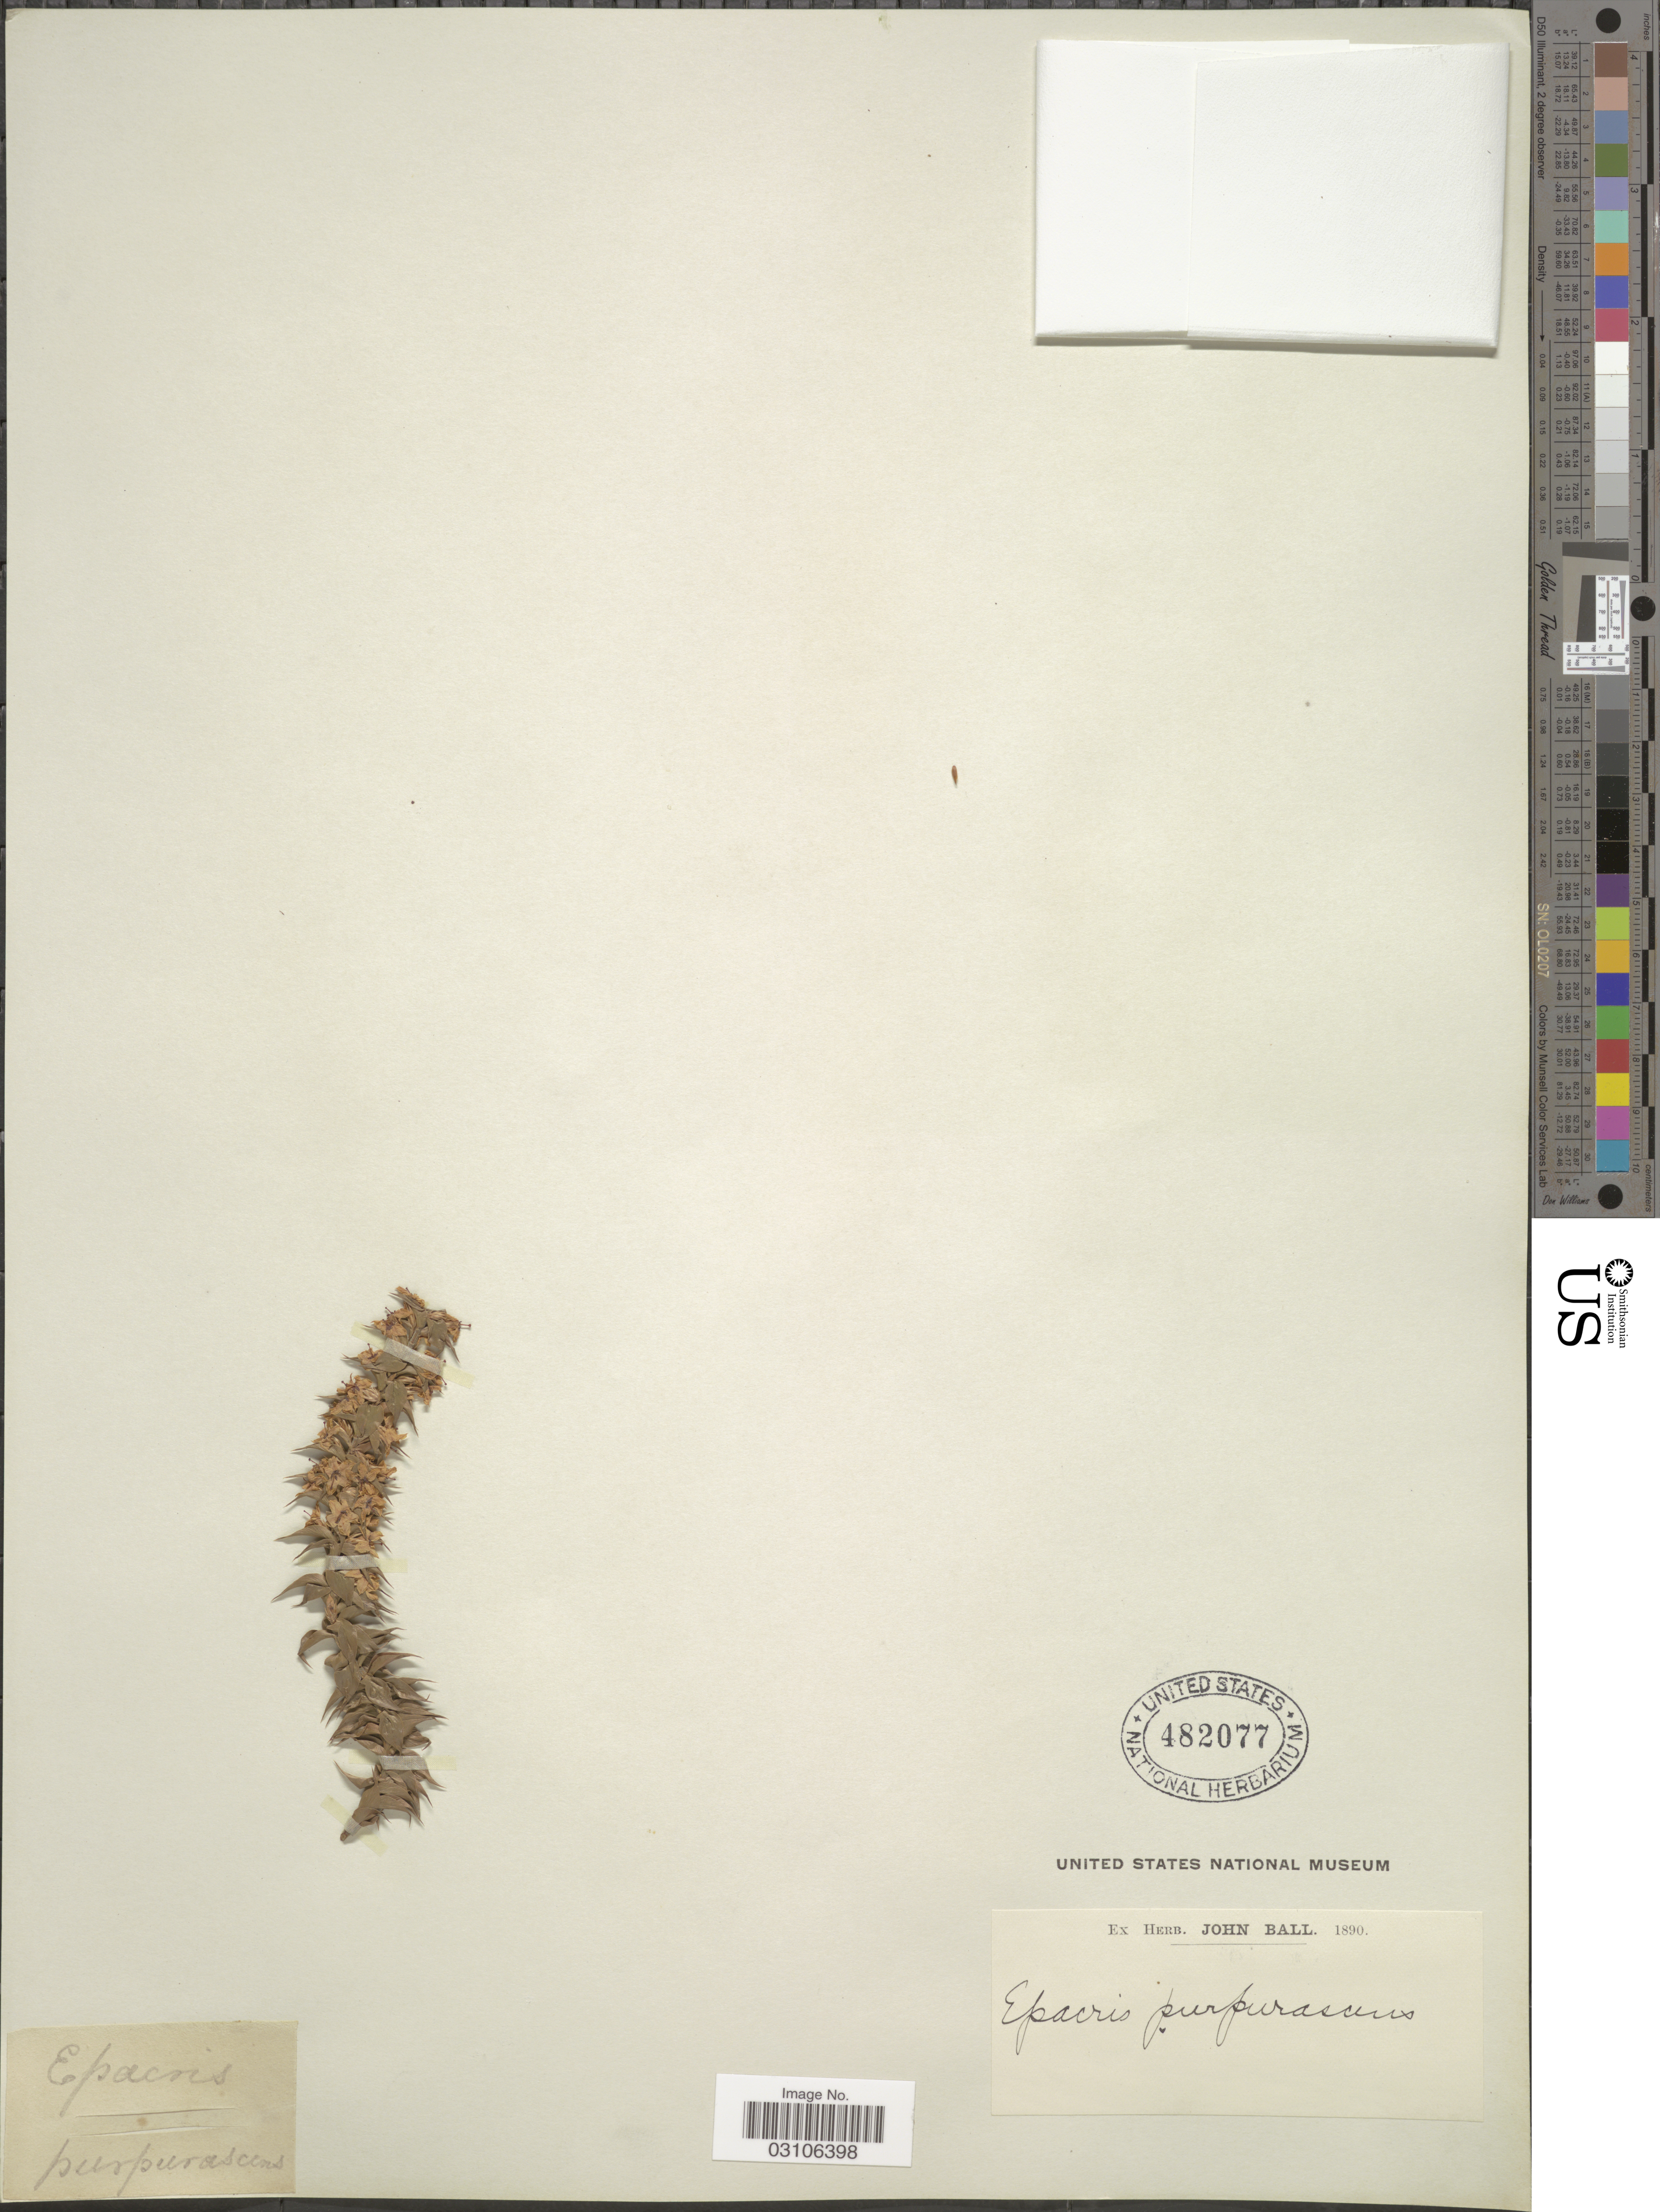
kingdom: Plantae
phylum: Tracheophyta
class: Magnoliopsida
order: Ericales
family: Ericaceae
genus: Epacris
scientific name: Epacris purpurascens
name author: Sims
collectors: ex herb. John Ball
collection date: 1890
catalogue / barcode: US 482077